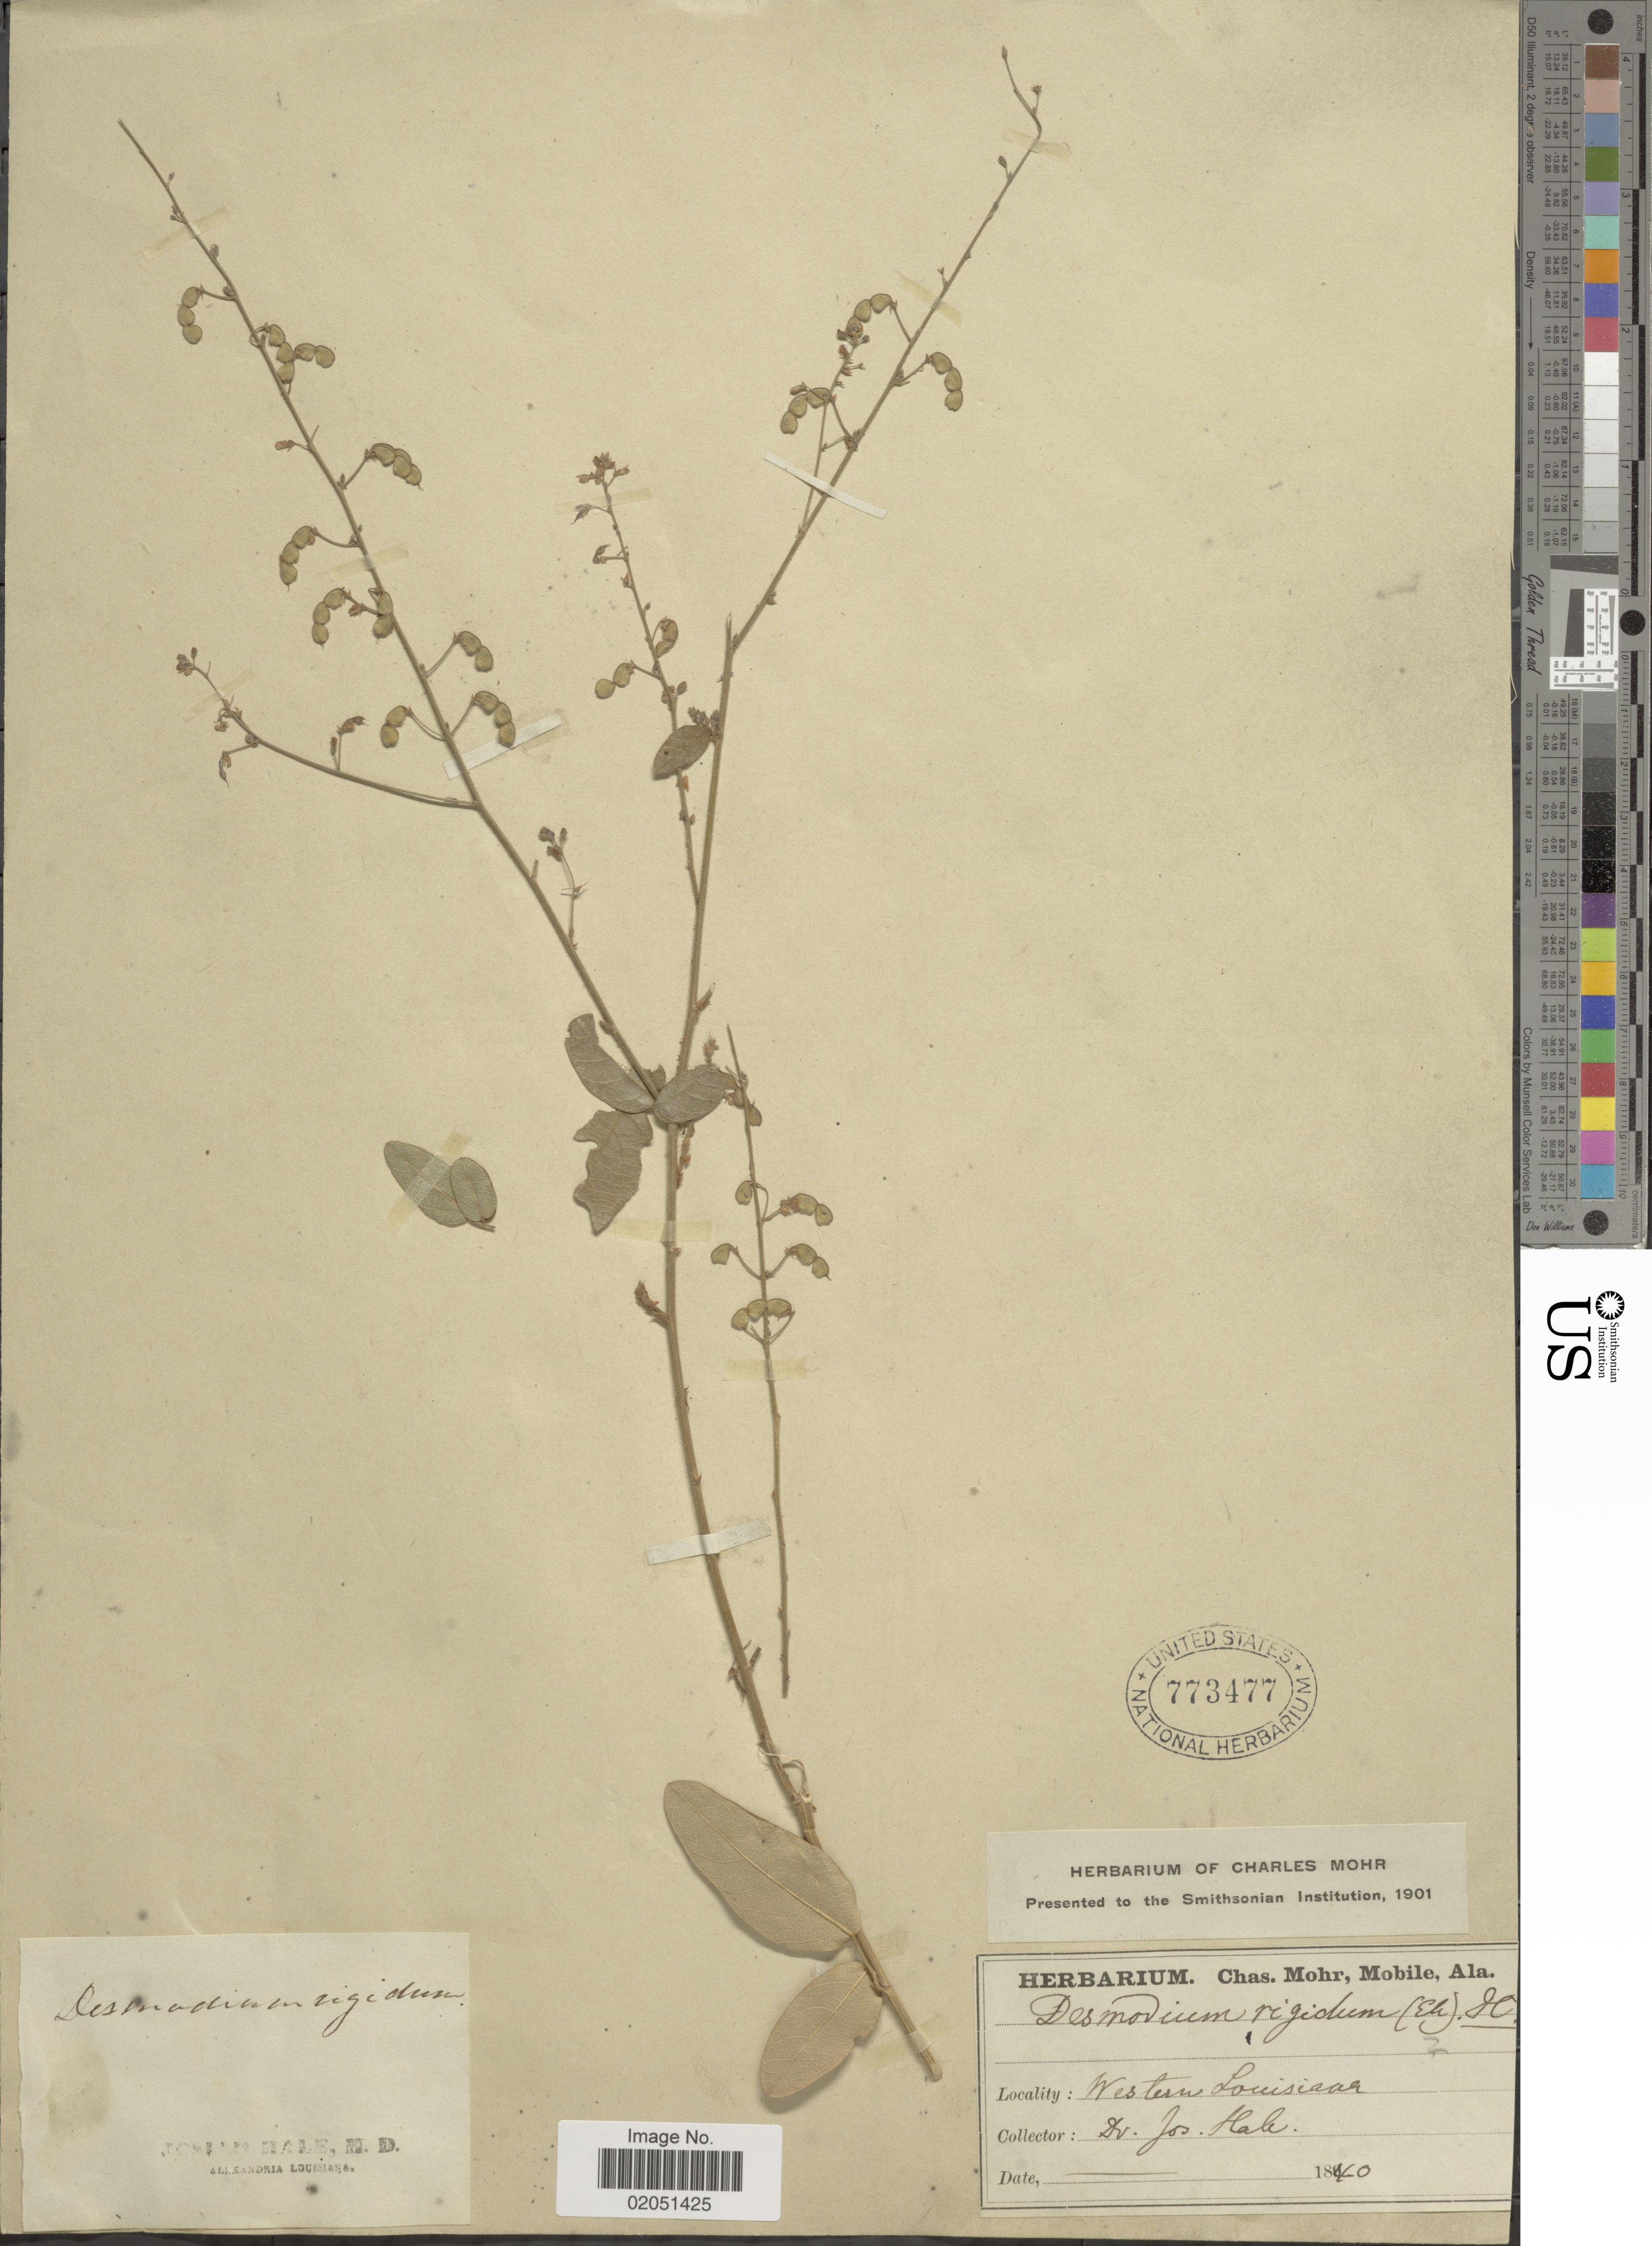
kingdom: Plantae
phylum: Tracheophyta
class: Magnoliopsida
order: Fabales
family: Fabaceae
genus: Desmodium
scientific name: Desmodium rigidum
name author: (Elliott) DC.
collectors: J. Hale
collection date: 1840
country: United States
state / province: Louisiana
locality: Western Louisiana.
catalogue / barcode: US 773477